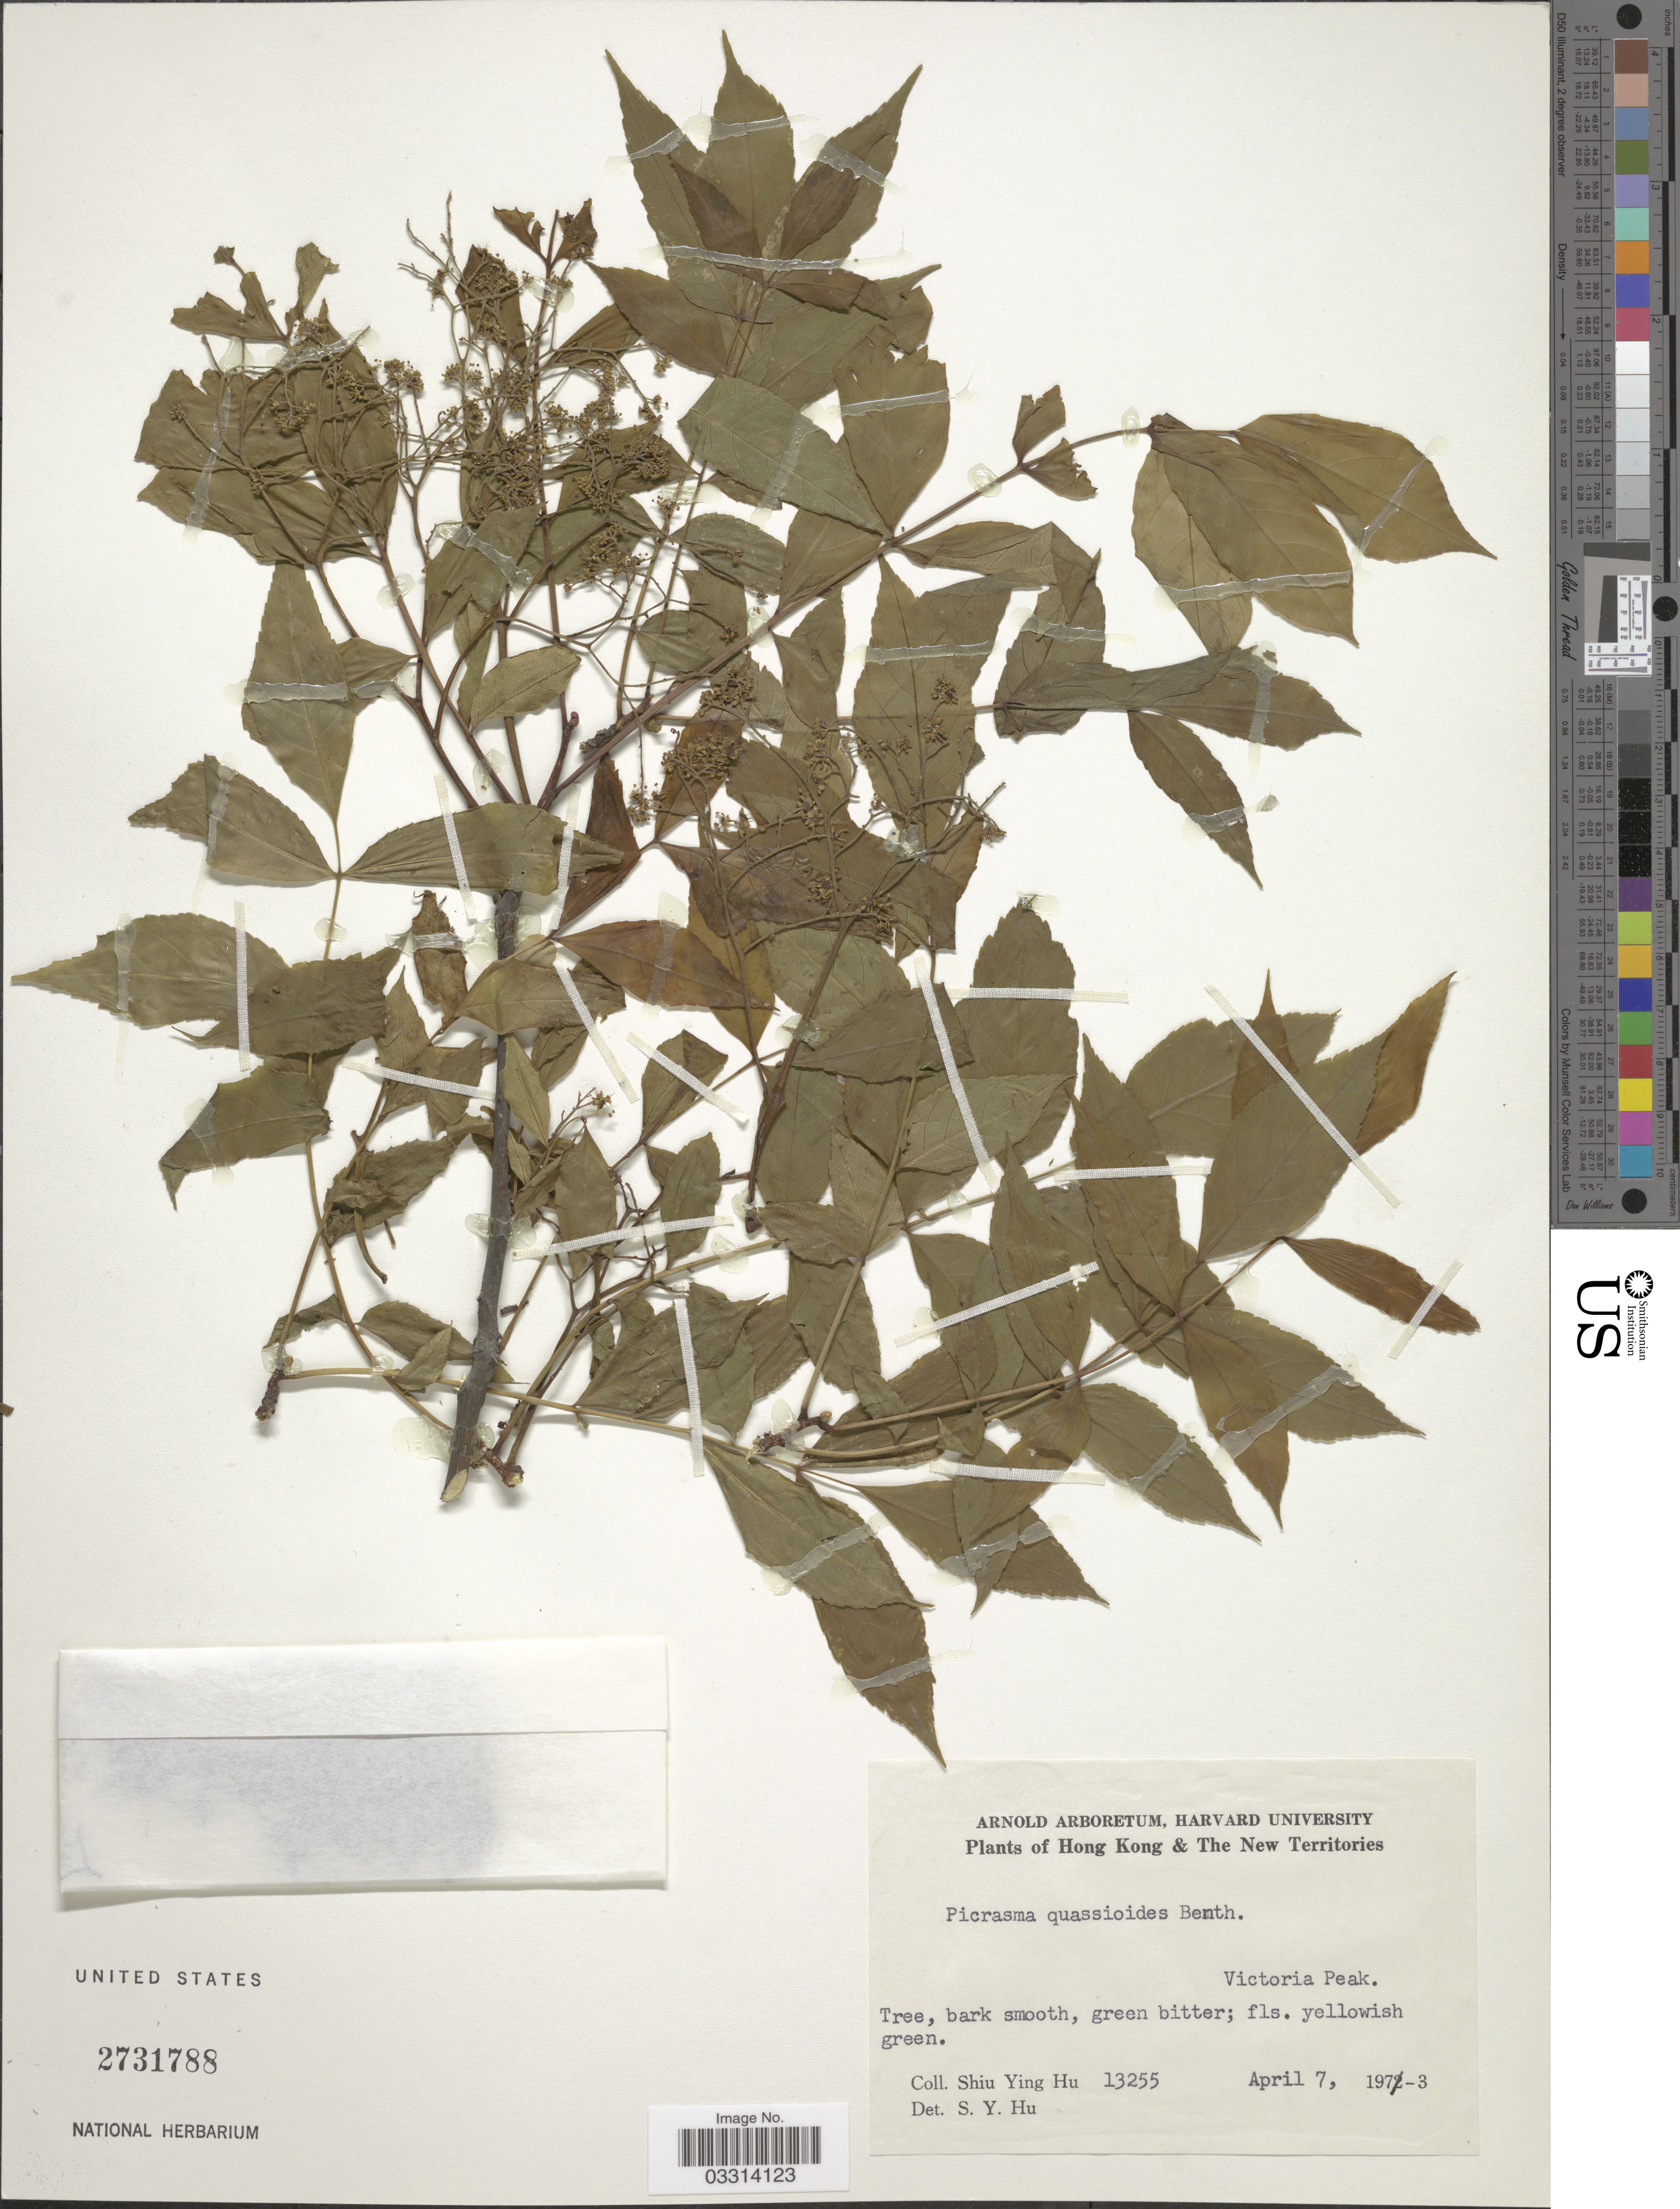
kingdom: Plantae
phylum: Tracheophyta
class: Magnoliopsida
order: Sapindales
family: Simaroubaceae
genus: Picrasma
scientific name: Picrasma quassioides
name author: (D. Don) Benn.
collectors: S. Y. Hu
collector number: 13255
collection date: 1973-04-07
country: China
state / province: Hong Kong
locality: Hong Kong & The New Territories. Victoria Peak.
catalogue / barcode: US 2731788